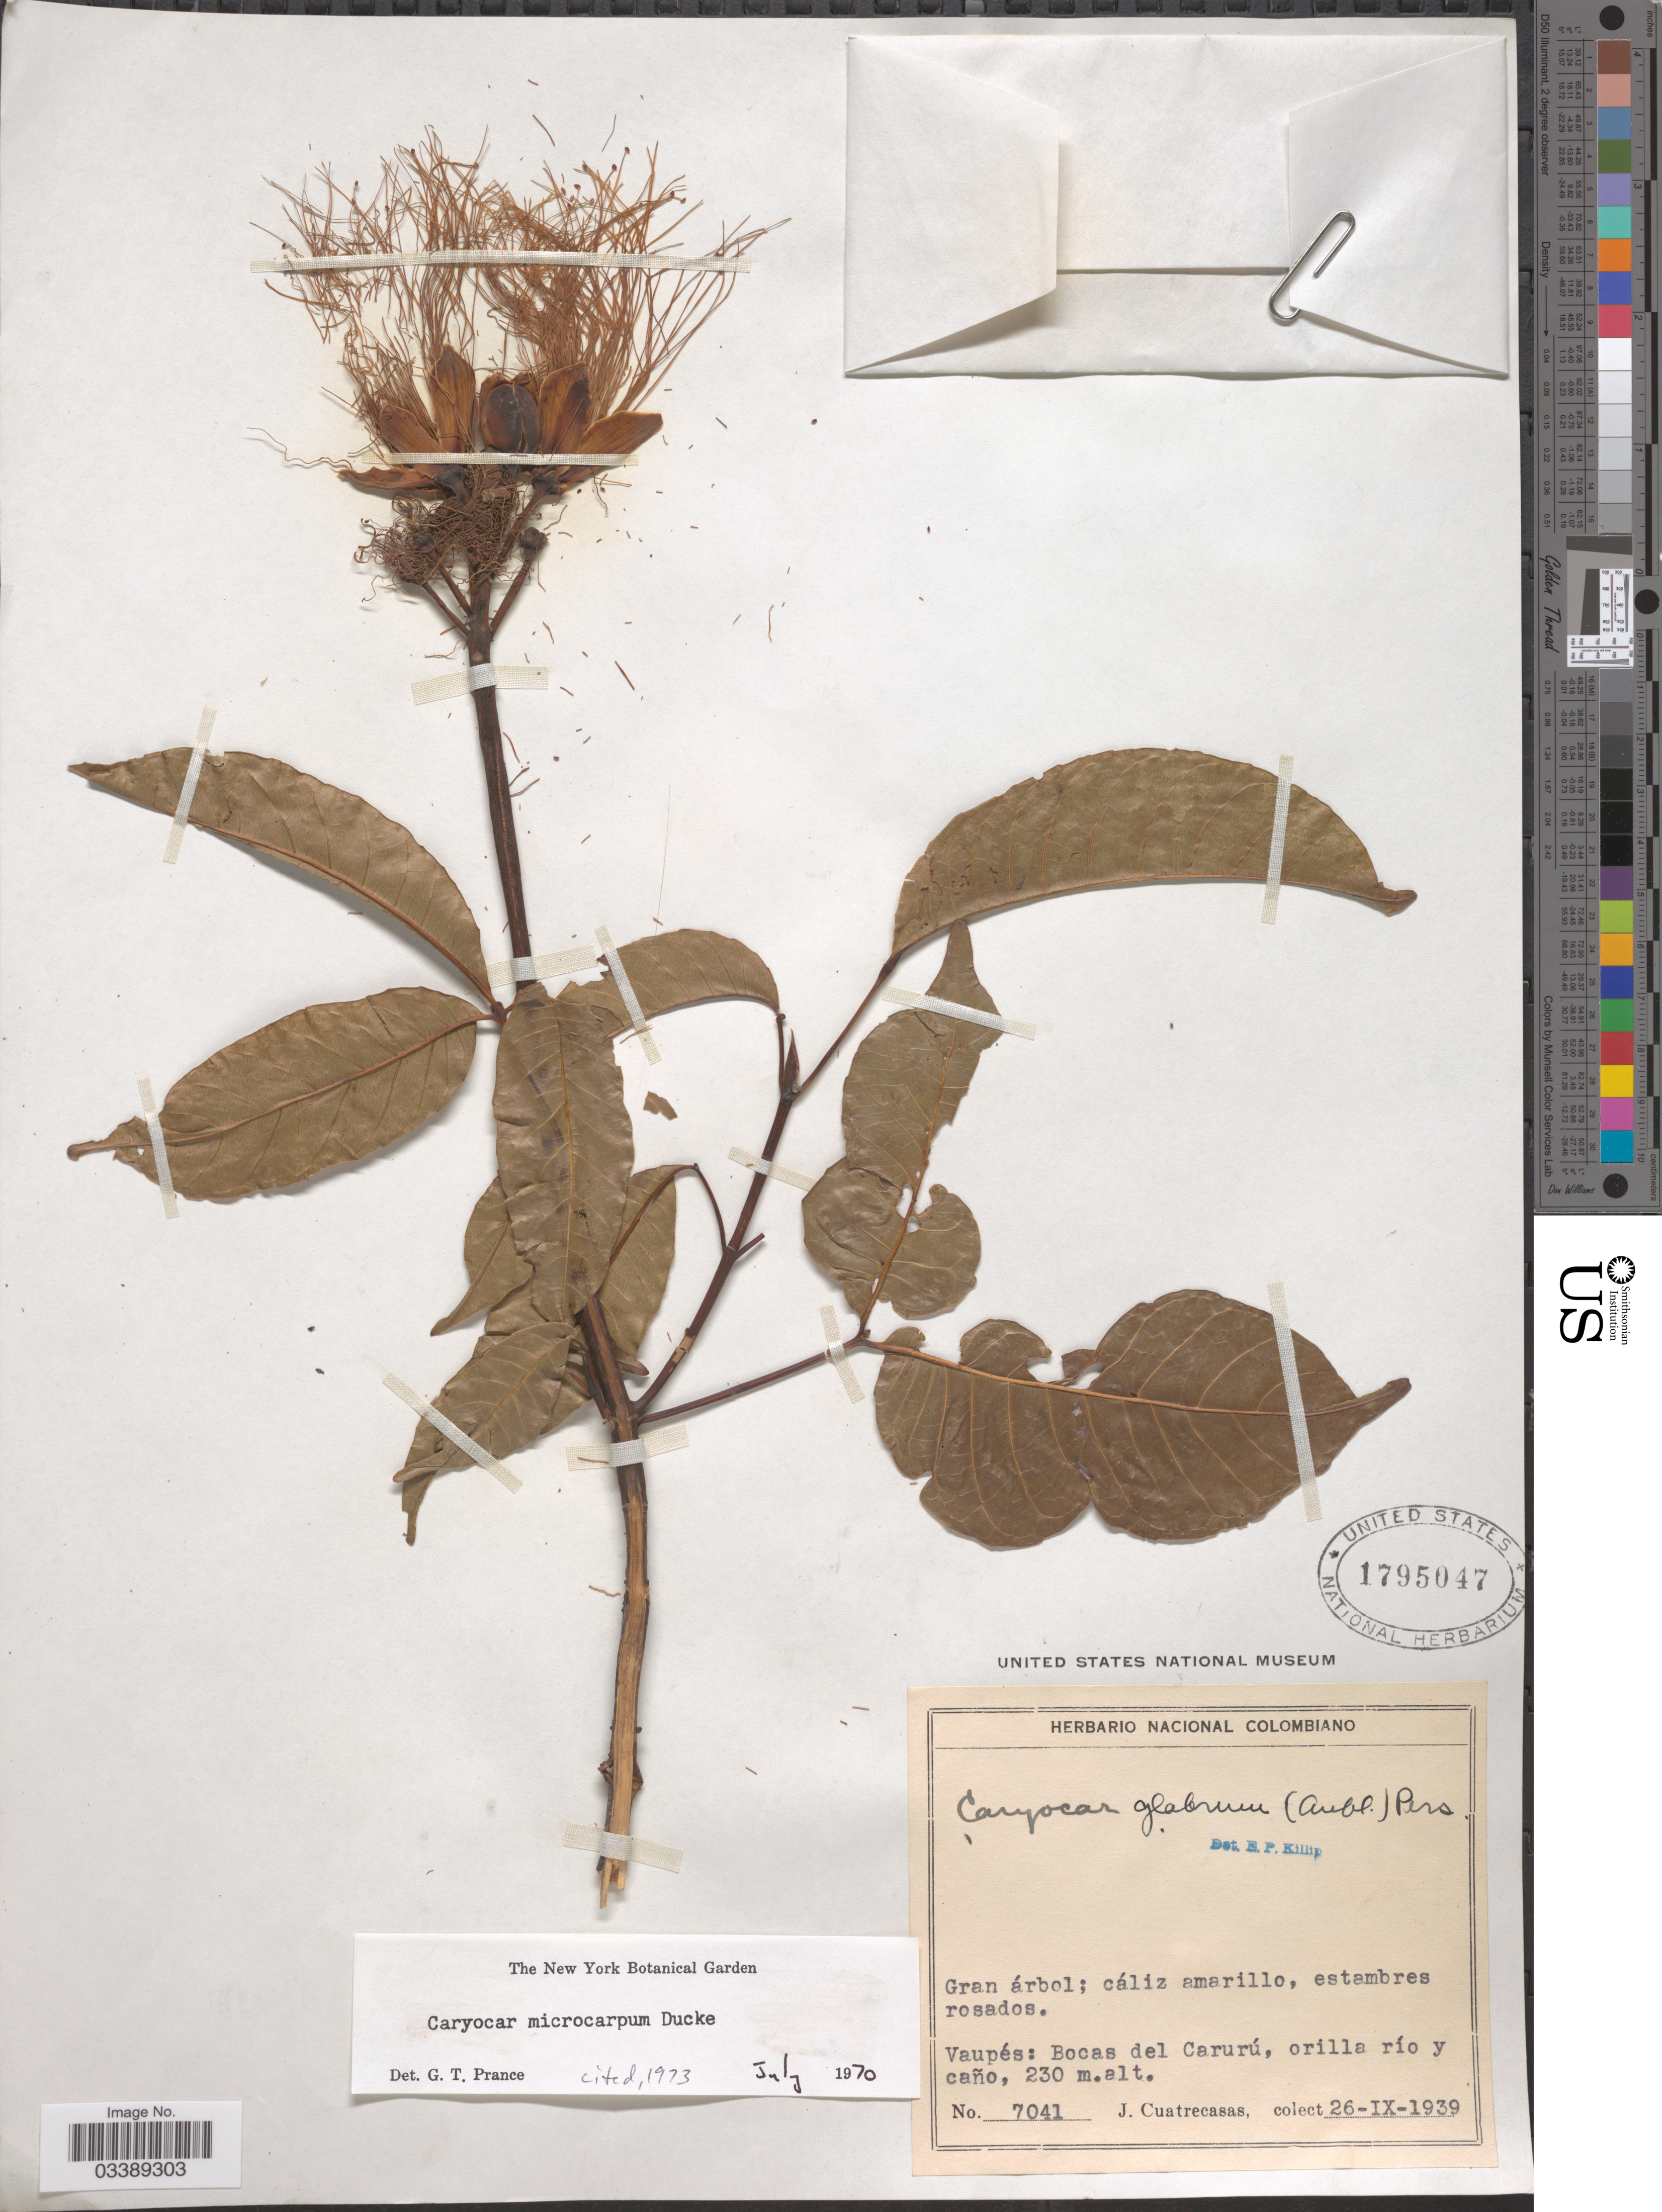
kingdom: Plantae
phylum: Tracheophyta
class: Magnoliopsida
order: Malpighiales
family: Caryocaraceae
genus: Caryocar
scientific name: Caryocar microcarpum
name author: Ducke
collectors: J. Cuatrecasas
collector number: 7041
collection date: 1939-09-26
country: Colombia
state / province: Vaupés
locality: Bocas del Carurú, orilla río y caño.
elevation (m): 230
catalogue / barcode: US 1795047